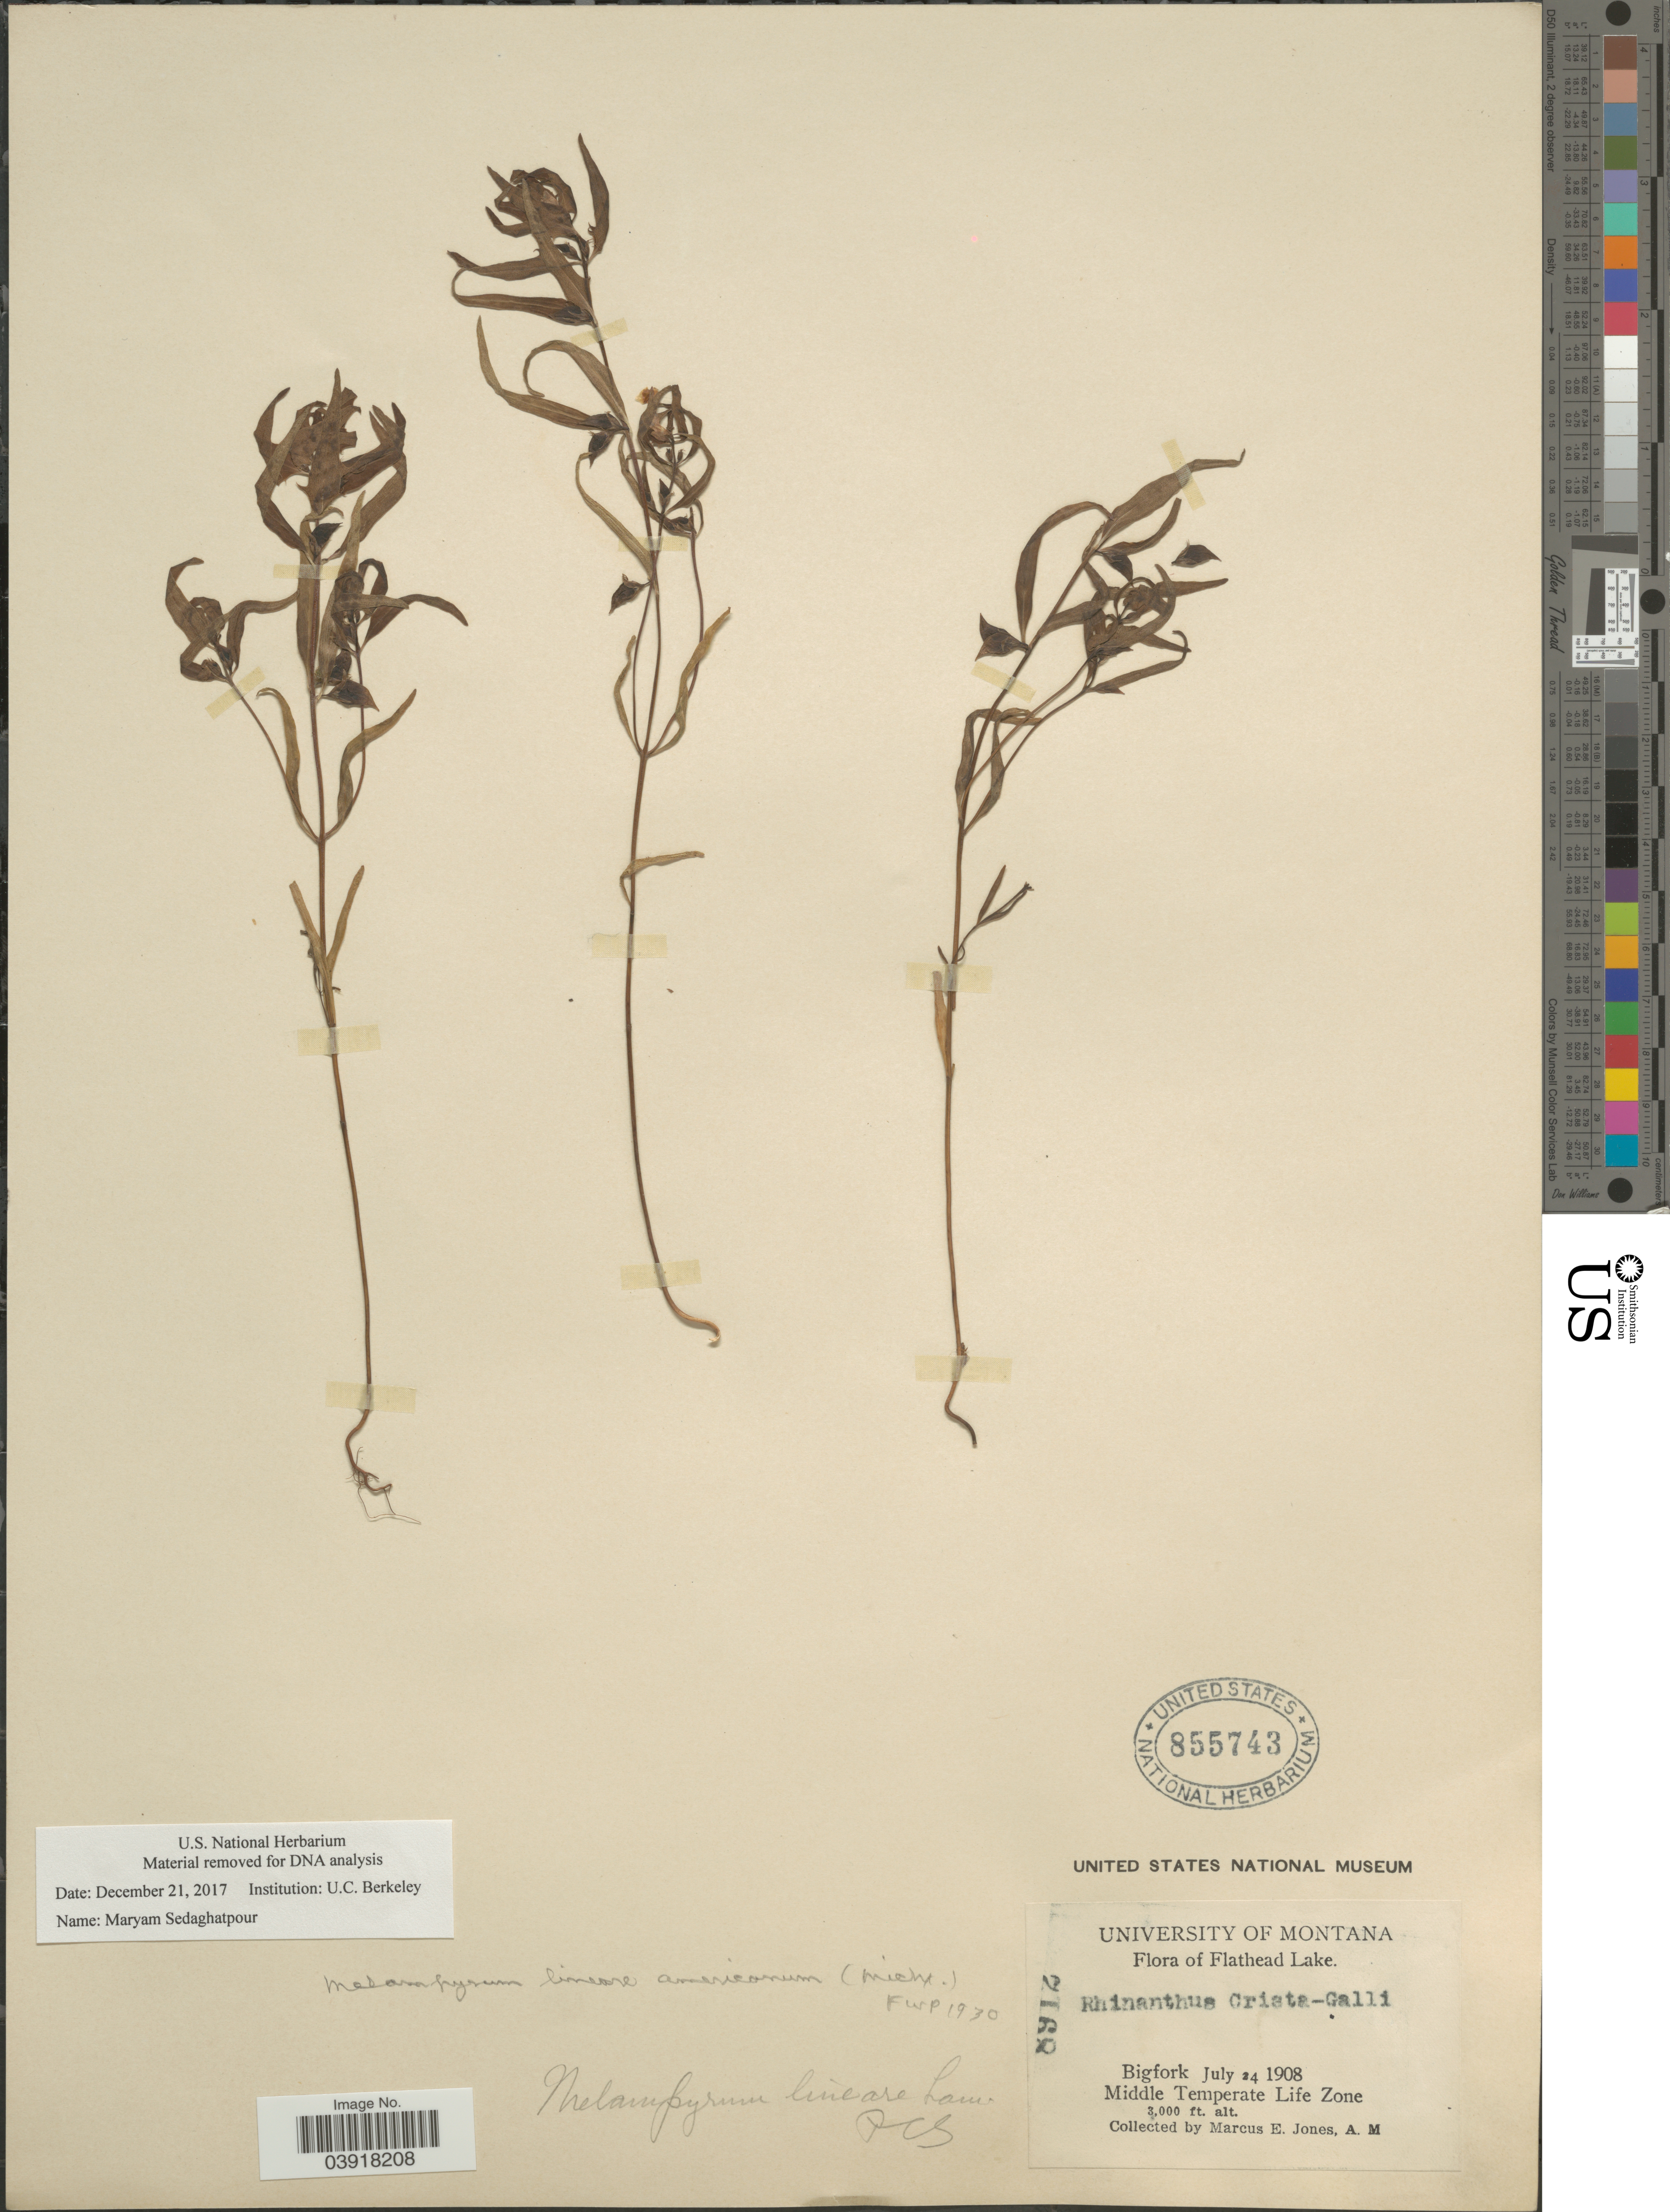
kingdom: Plantae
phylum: Tracheophyta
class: Magnoliopsida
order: Lamiales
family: Orobanchaceae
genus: Melampyrum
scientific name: Melampyrum lineare var. pectinatum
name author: (Pennell) Fernald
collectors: M. E. Jones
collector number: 8912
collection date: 1908-07-24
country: United States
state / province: Montana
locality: Flathead Lake. Bigfork. Middle Temperate Life Zone.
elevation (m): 914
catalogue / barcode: US 855743